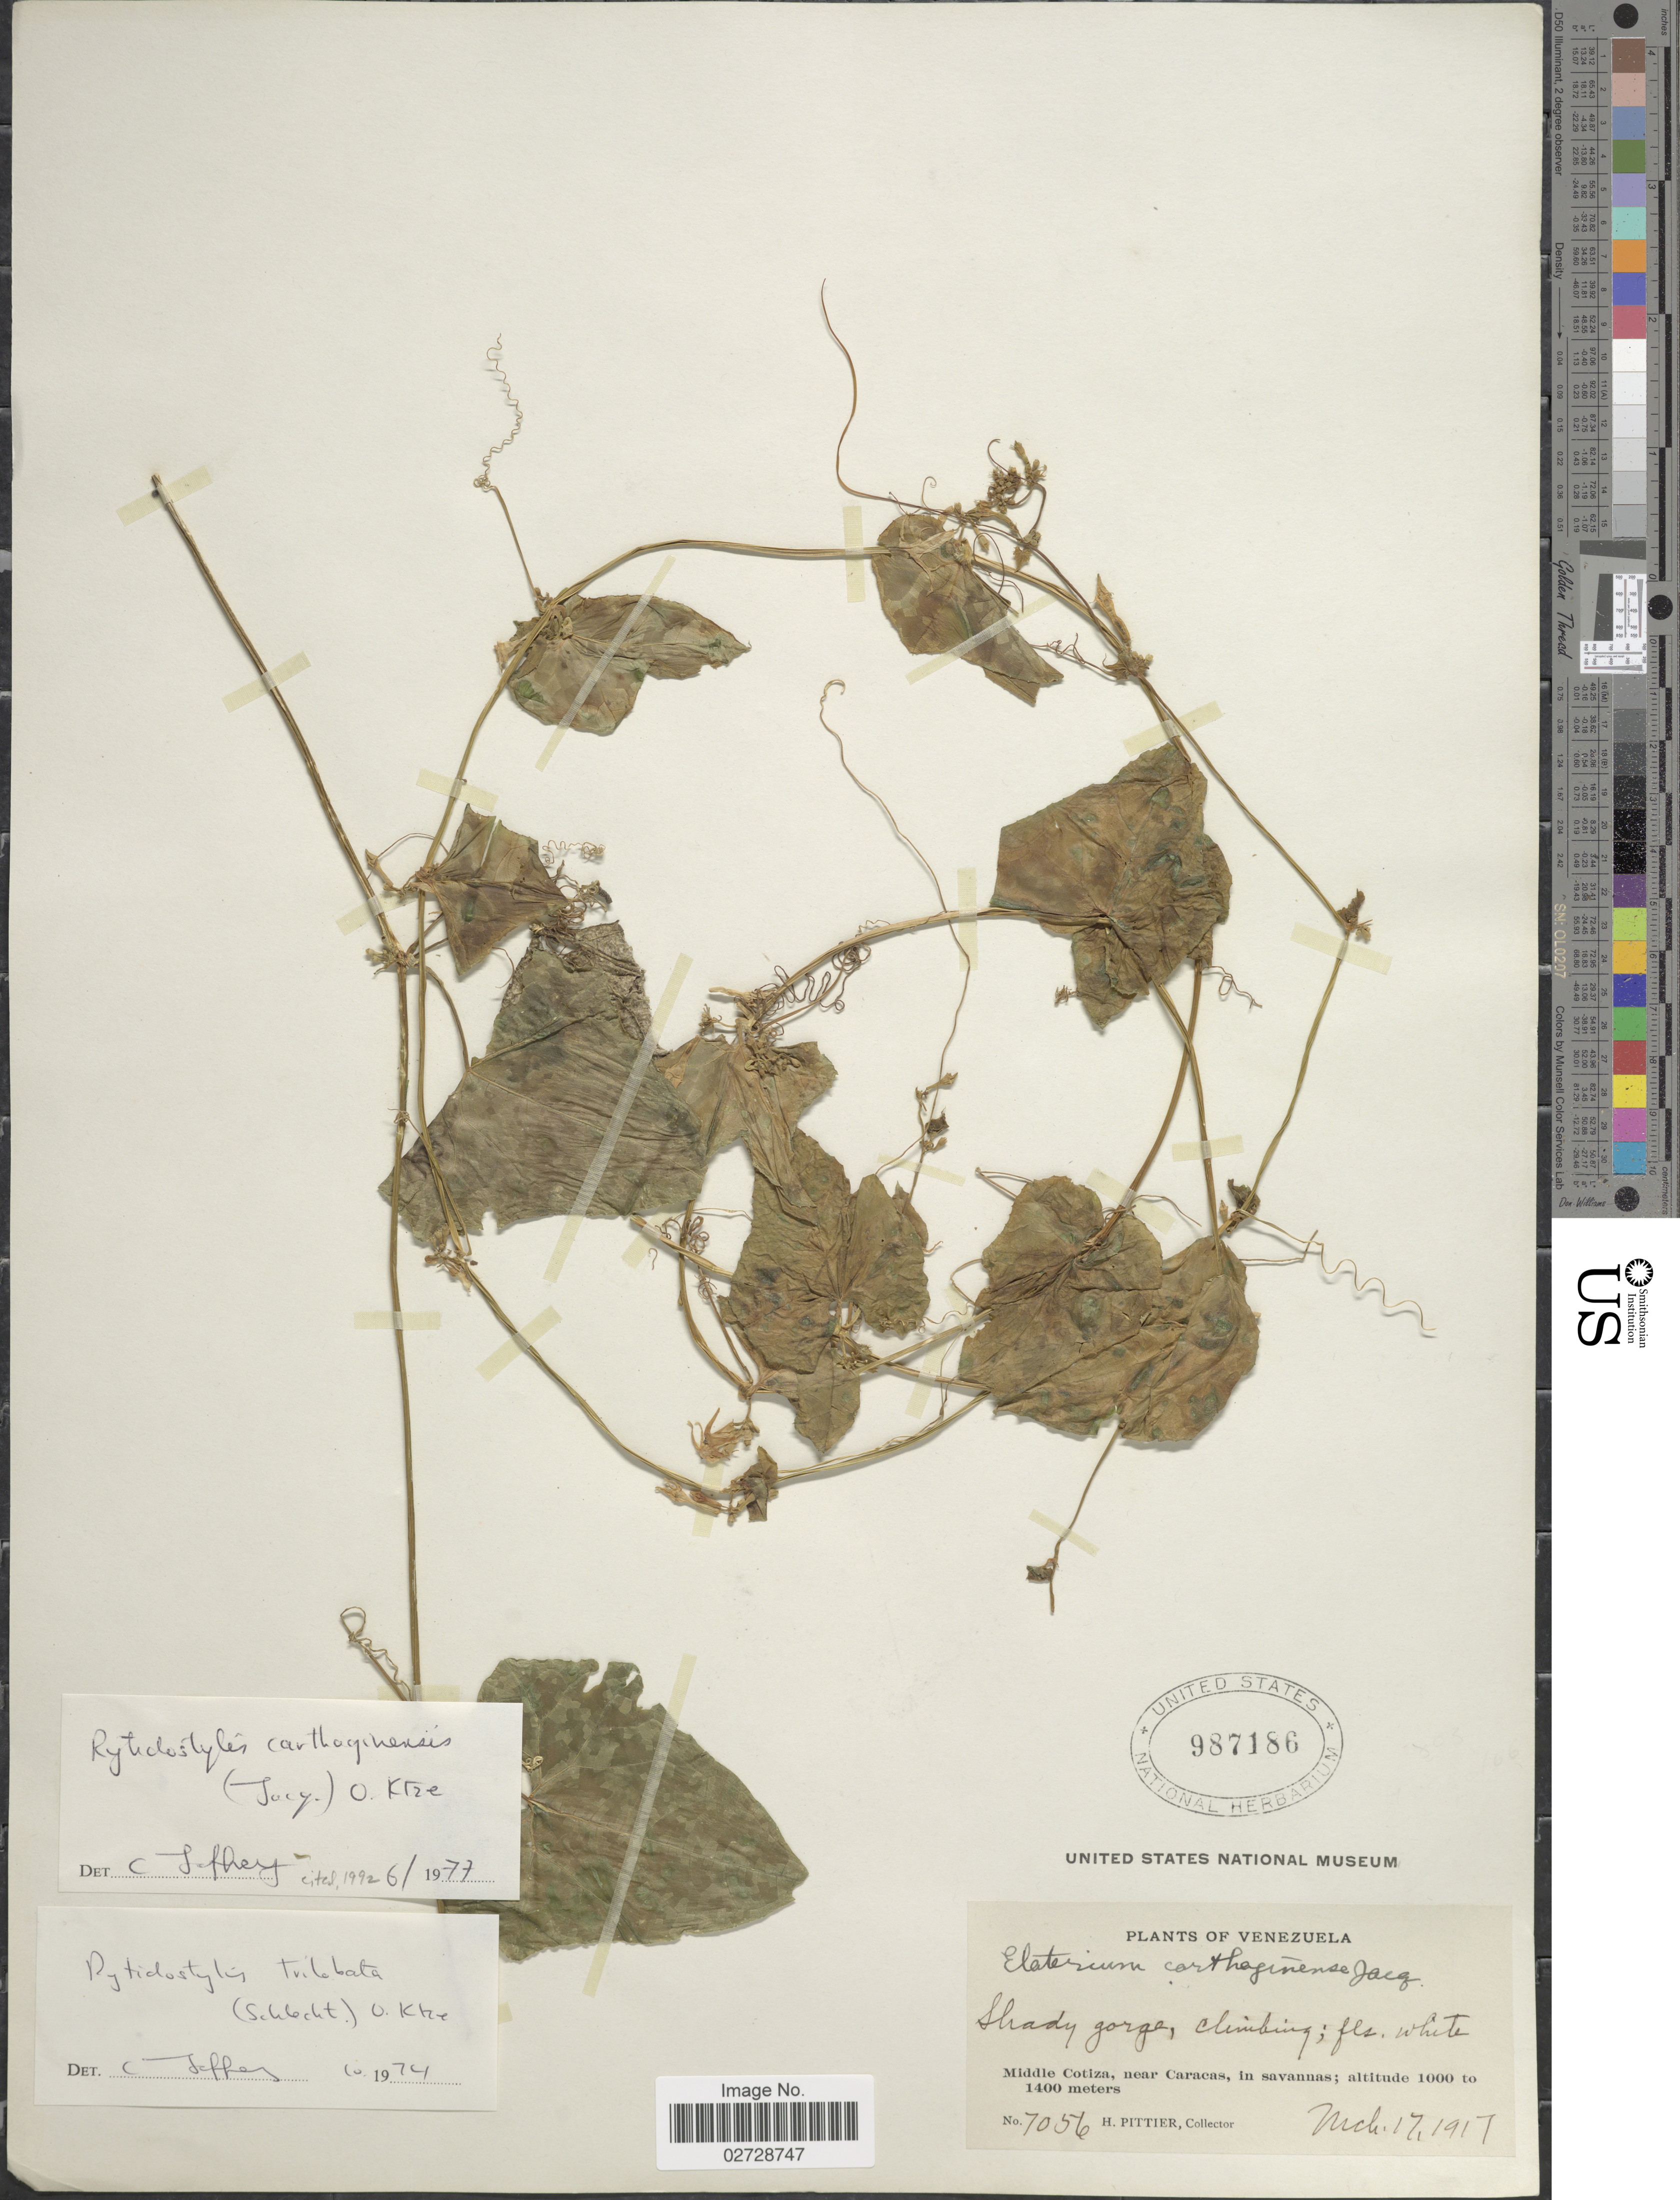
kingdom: Plantae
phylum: Tracheophyta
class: Magnoliopsida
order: Cucurbitales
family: Cucurbitaceae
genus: Cyclanthera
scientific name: Cyclanthera carthagenensis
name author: (Jacq.) H. Schaef. & S.S. Renner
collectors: H. F. Pittier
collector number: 7056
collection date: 1917-03-17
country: Venezuela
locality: Middle Cotiza, near Caracas, in savannas.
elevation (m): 1000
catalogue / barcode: US 987186